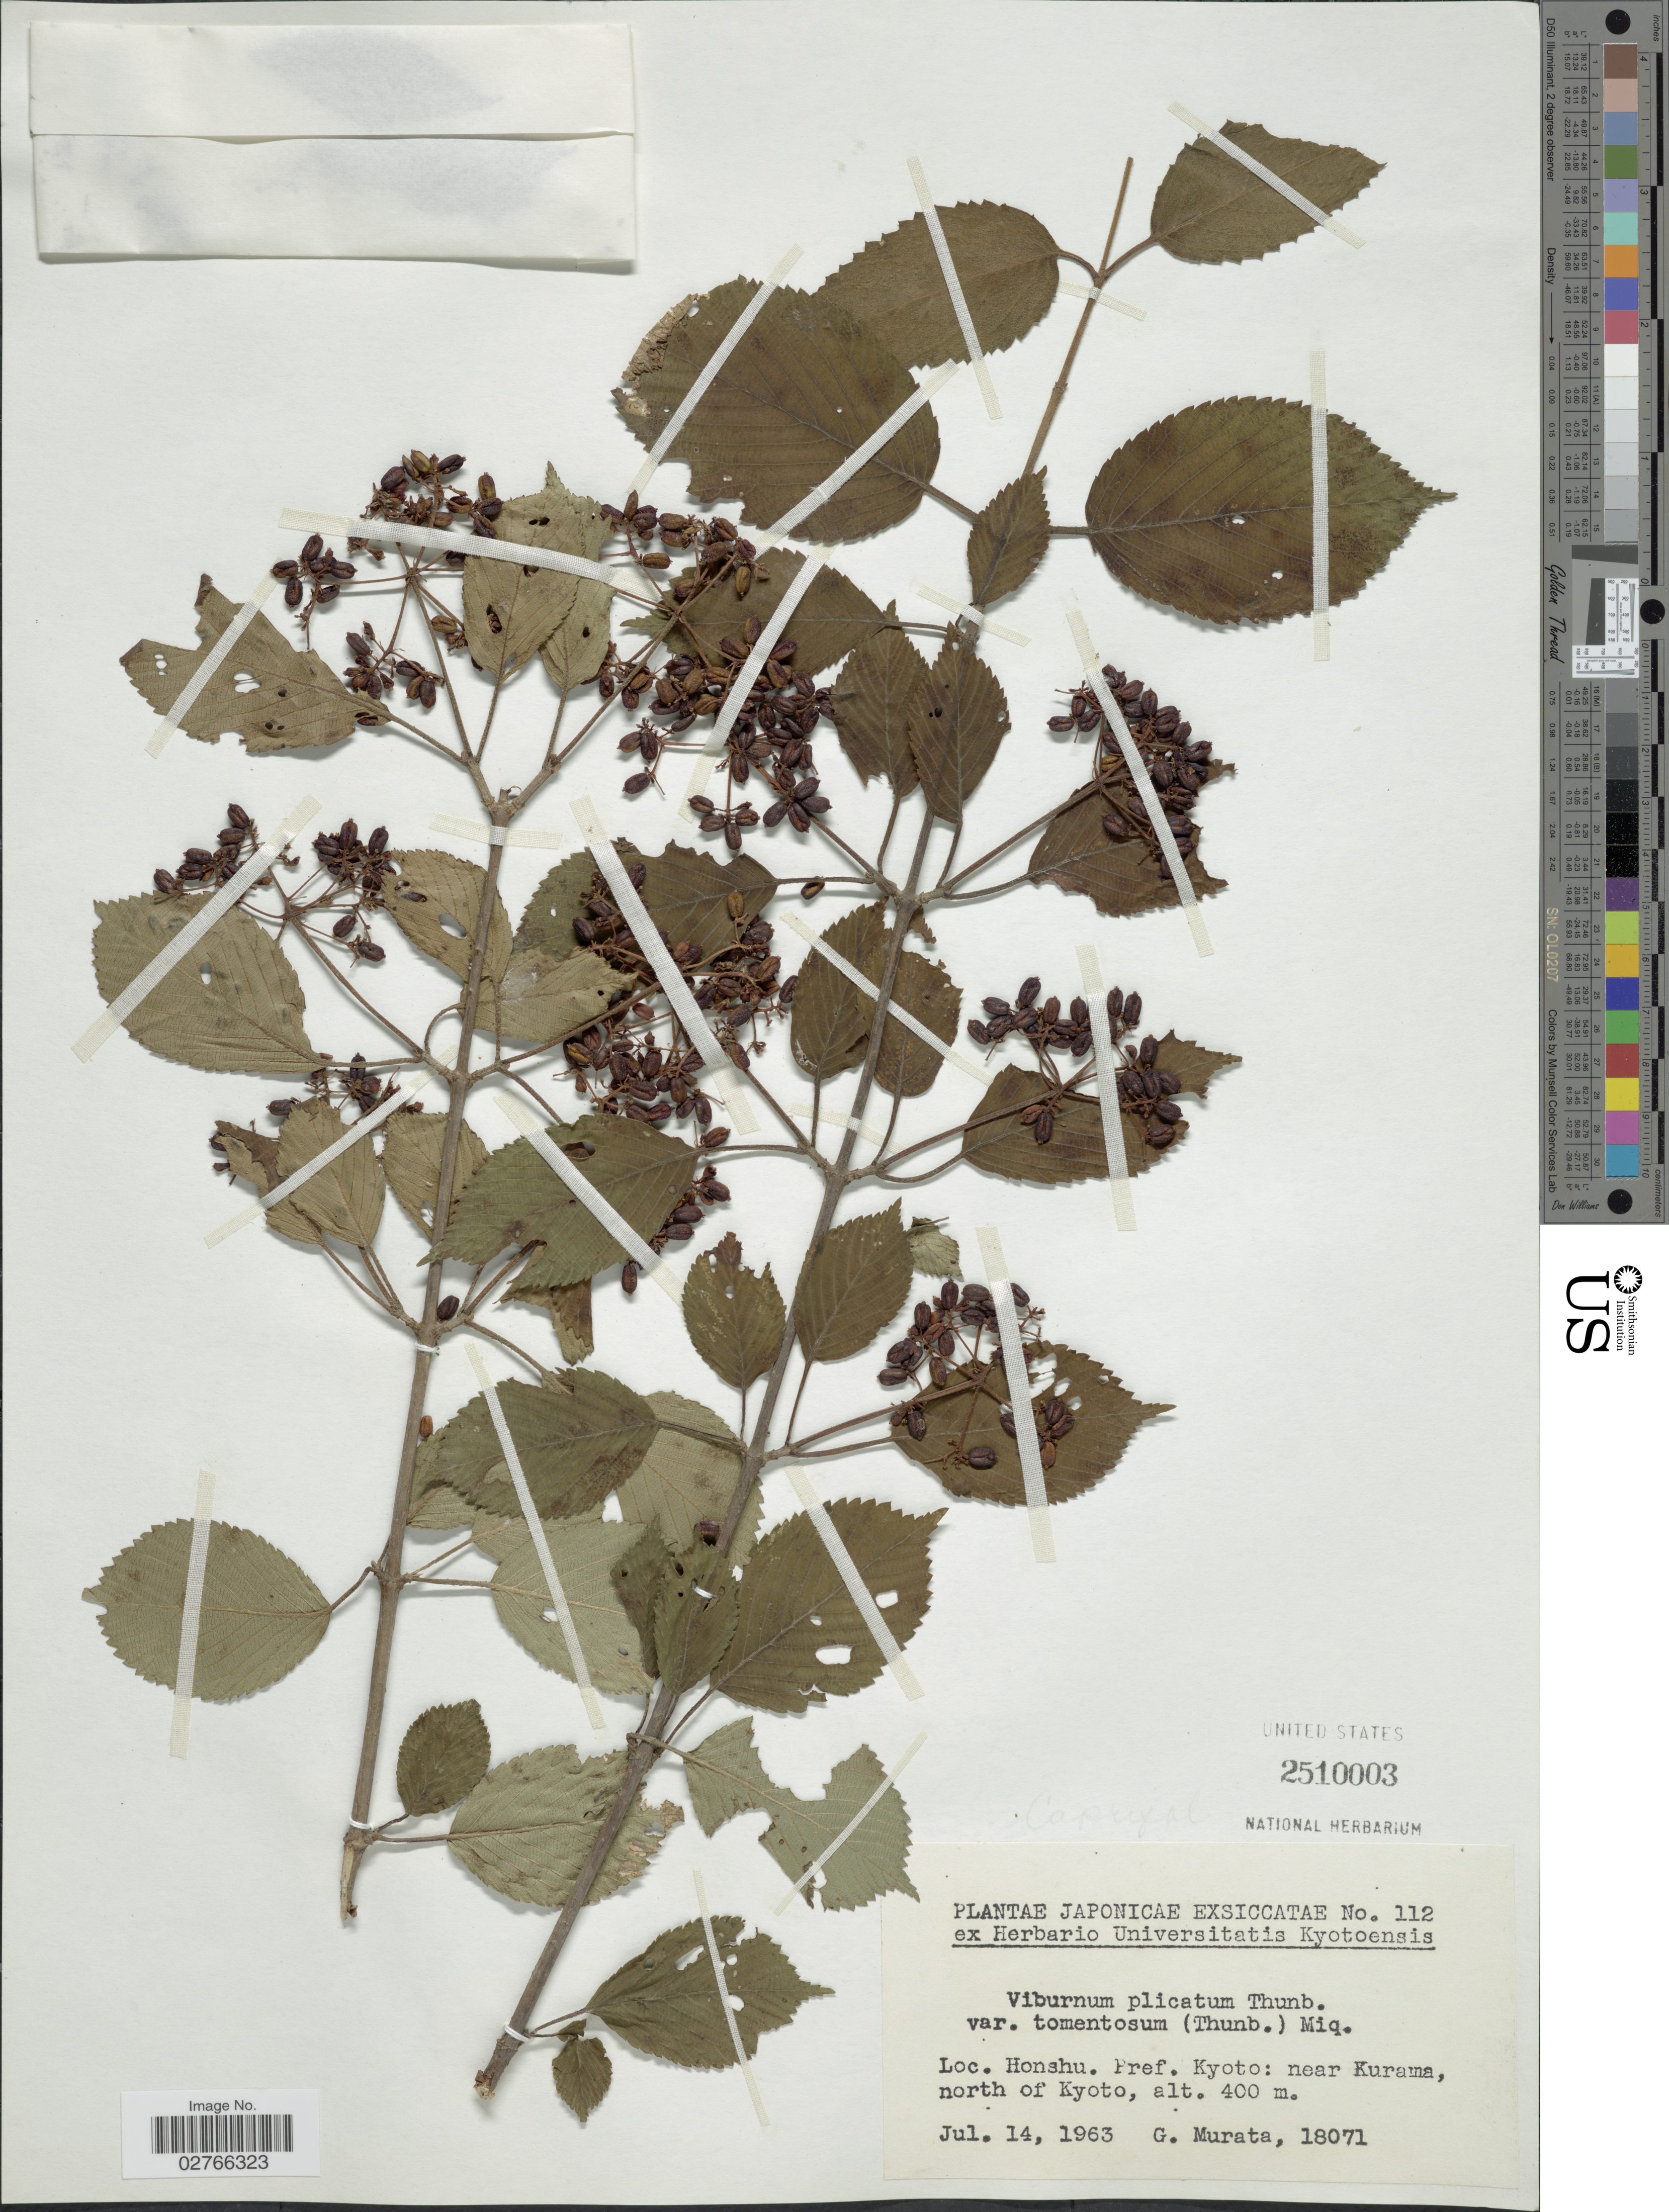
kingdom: Plantae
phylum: Tracheophyta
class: Magnoliopsida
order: Dipsacales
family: Viburnaceae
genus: Viburnum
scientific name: Viburnum plicatum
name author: Thunb.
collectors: G. Murata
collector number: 18071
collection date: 1963-07-14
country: Japan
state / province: Kyoto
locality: Honshu. Pref. Kyoto: near Kurama, north of Kyoto.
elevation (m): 400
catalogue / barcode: US 2510003